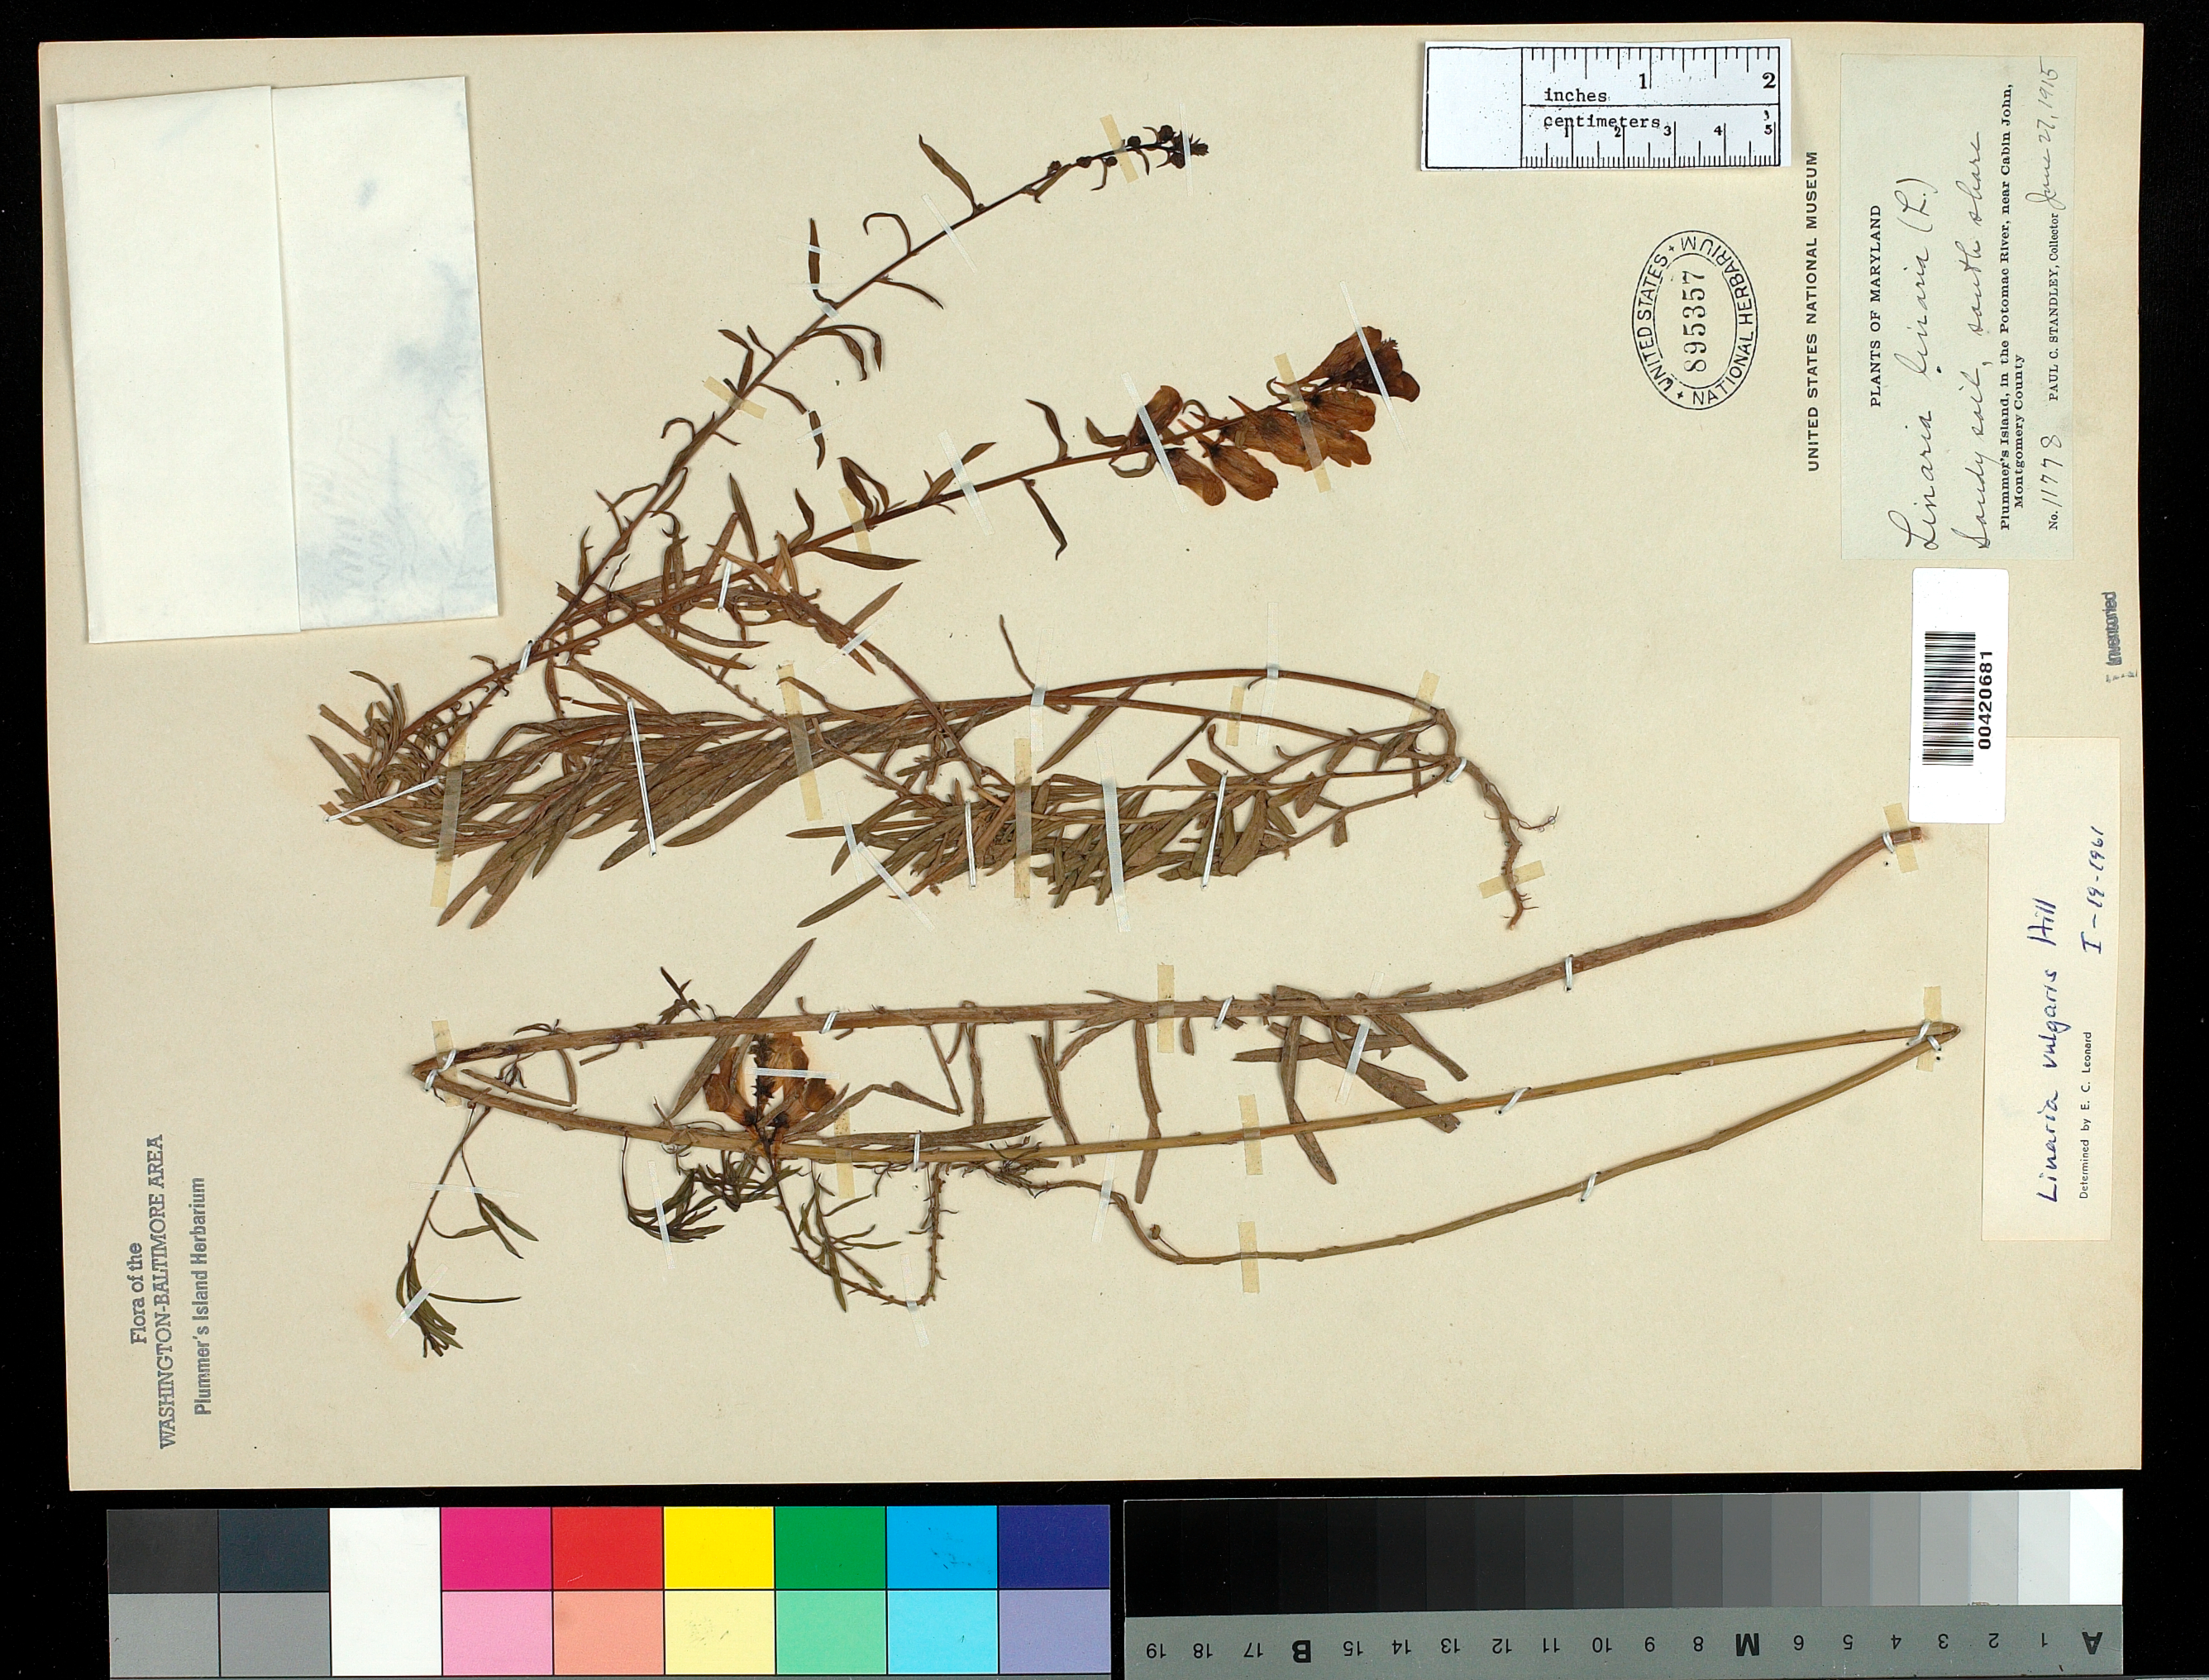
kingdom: Plantae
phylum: Tracheophyta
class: Magnoliopsida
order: Lamiales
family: Plantaginaceae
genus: Linaria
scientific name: Linaria vulgaris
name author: Mill.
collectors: P. C. Standley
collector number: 11778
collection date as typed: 27 Jun 1915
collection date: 1915-06-27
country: United States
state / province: Maryland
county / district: Montgomery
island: Plummers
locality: Plummer's Island; south shore C. & O. Canal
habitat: Sandy soil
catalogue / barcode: US 895357